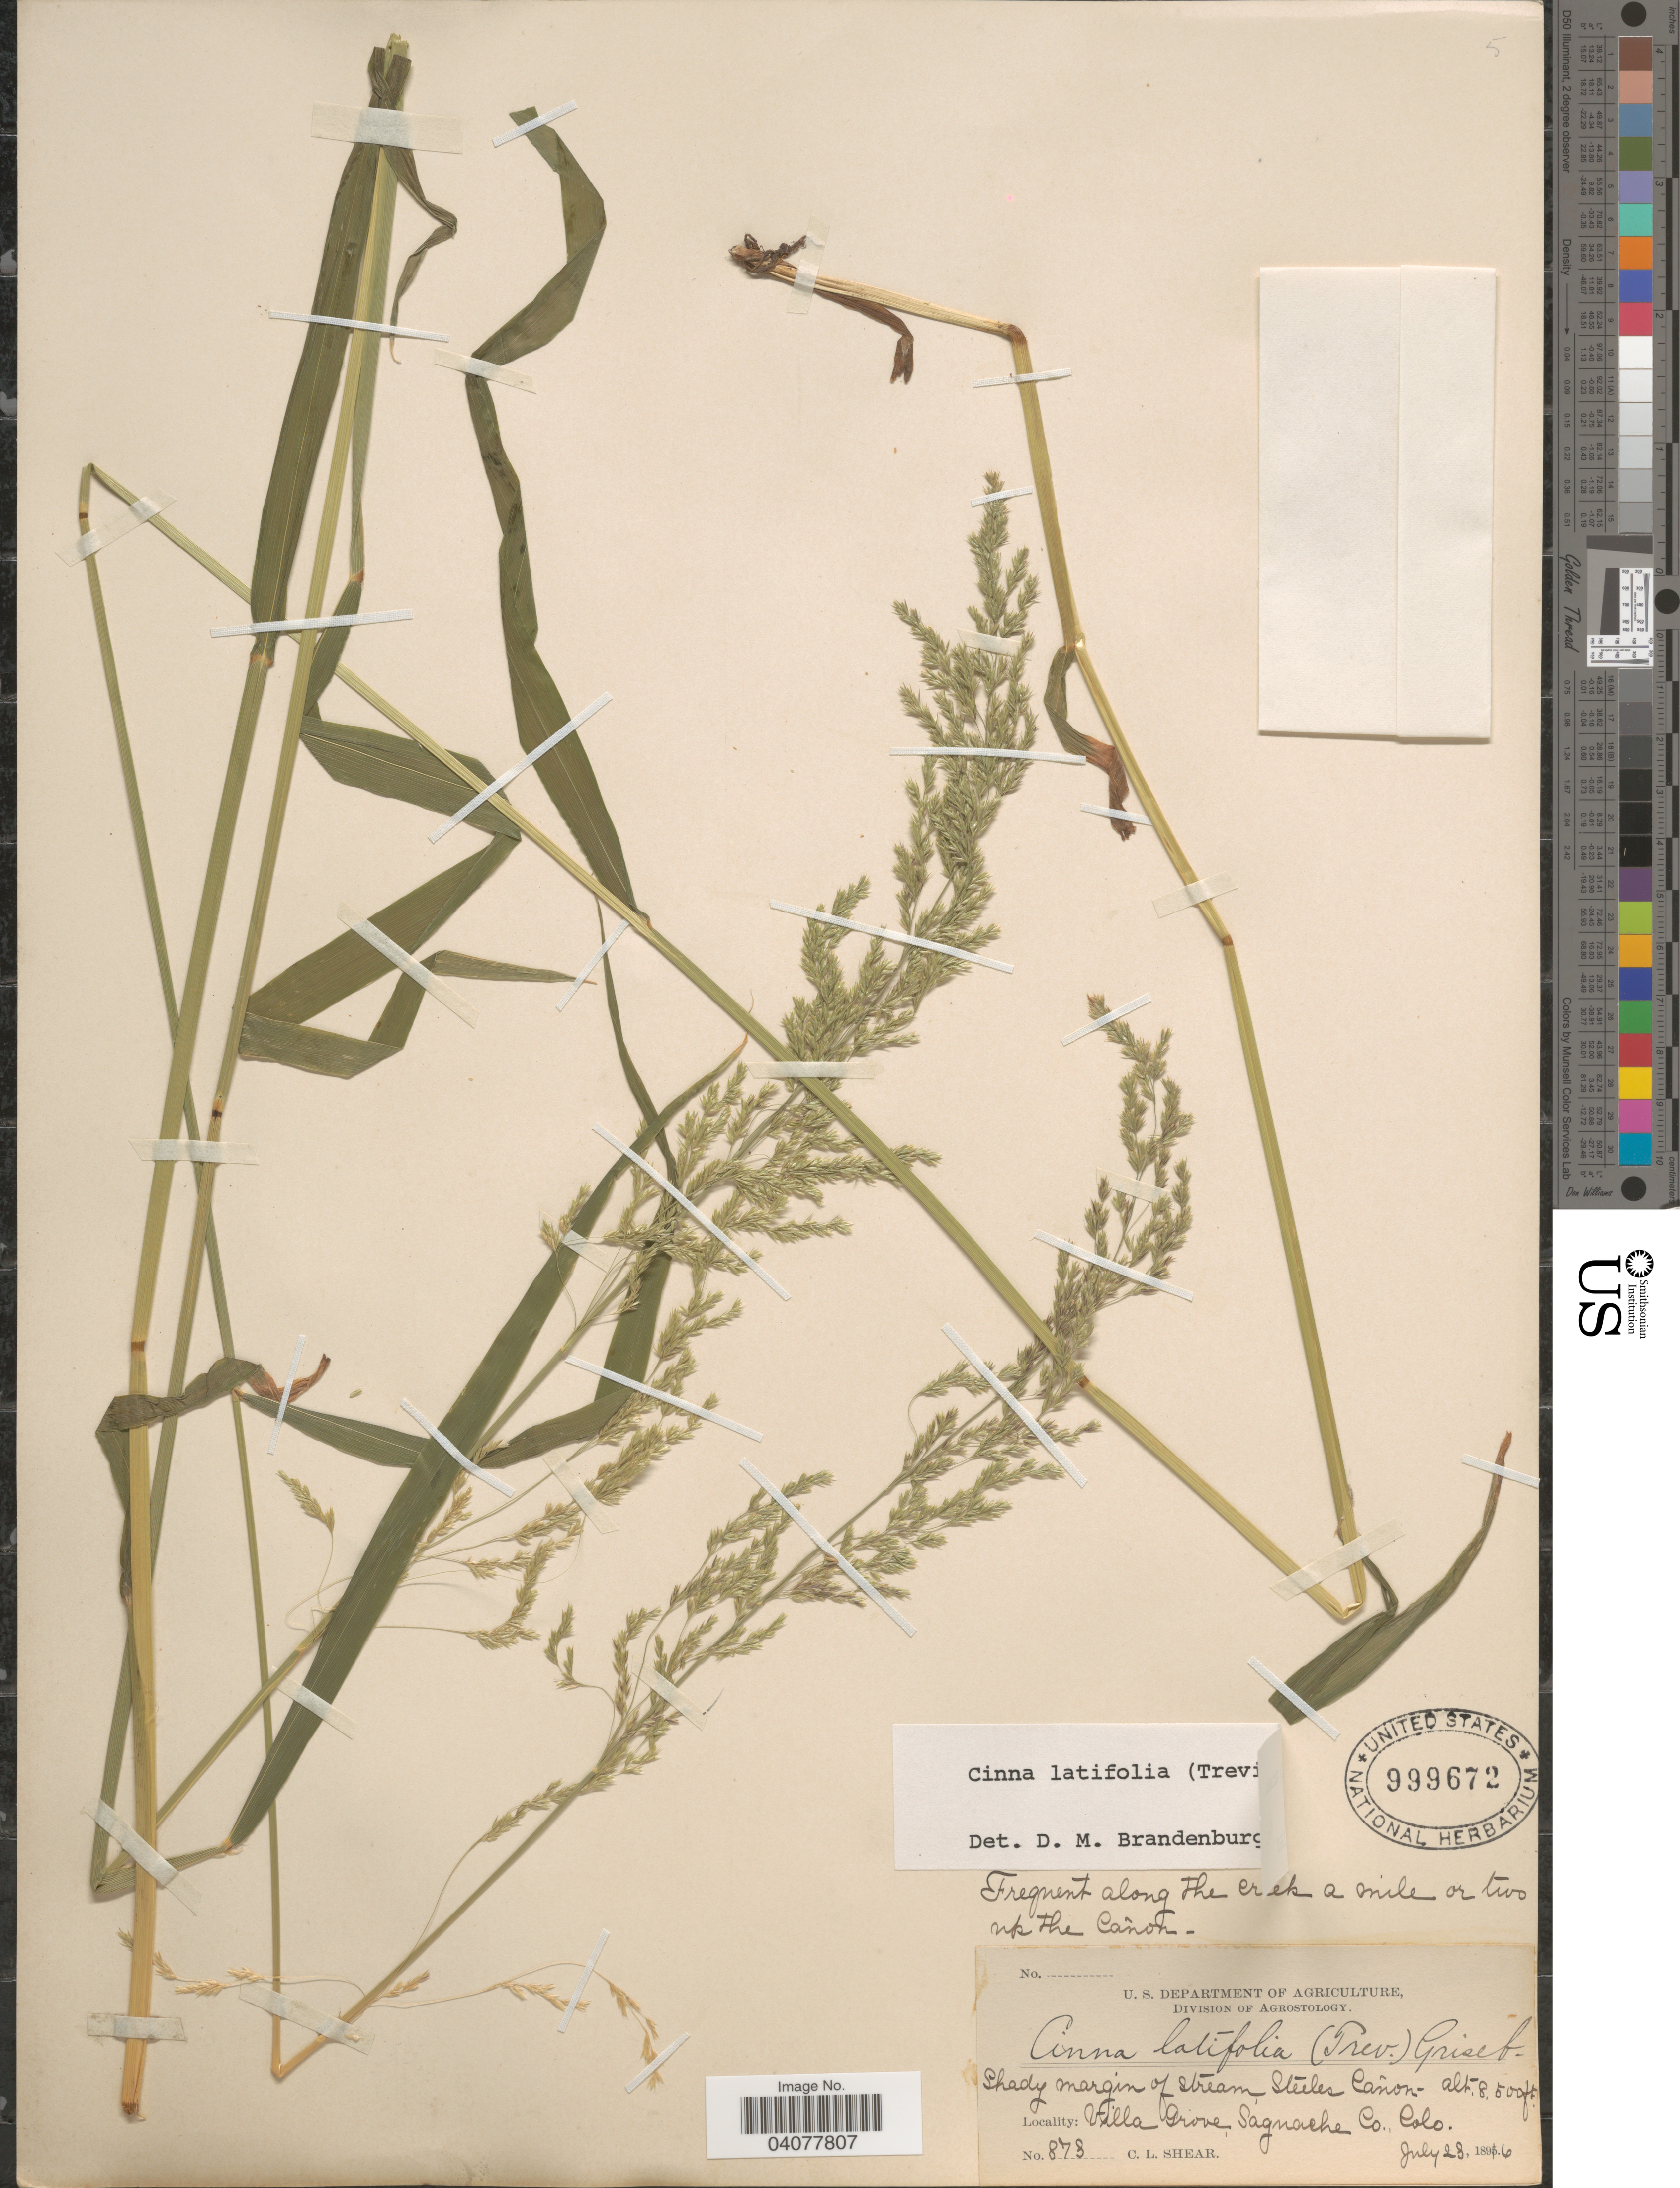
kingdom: Plantae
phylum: Tracheophyta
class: Liliopsida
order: Poales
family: Poaceae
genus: Cinna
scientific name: Cinna latifolia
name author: (Trevir. ex Goeppert) Griseb.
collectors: C. L. Shear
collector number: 873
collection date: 1816-07-23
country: United States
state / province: Colorado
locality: Frequent along the creek a mile or two up the Cañon. Shady margin of stream, Steeles Cañon. Villa Grove, Saguache Co.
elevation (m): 2591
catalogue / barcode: US 999672